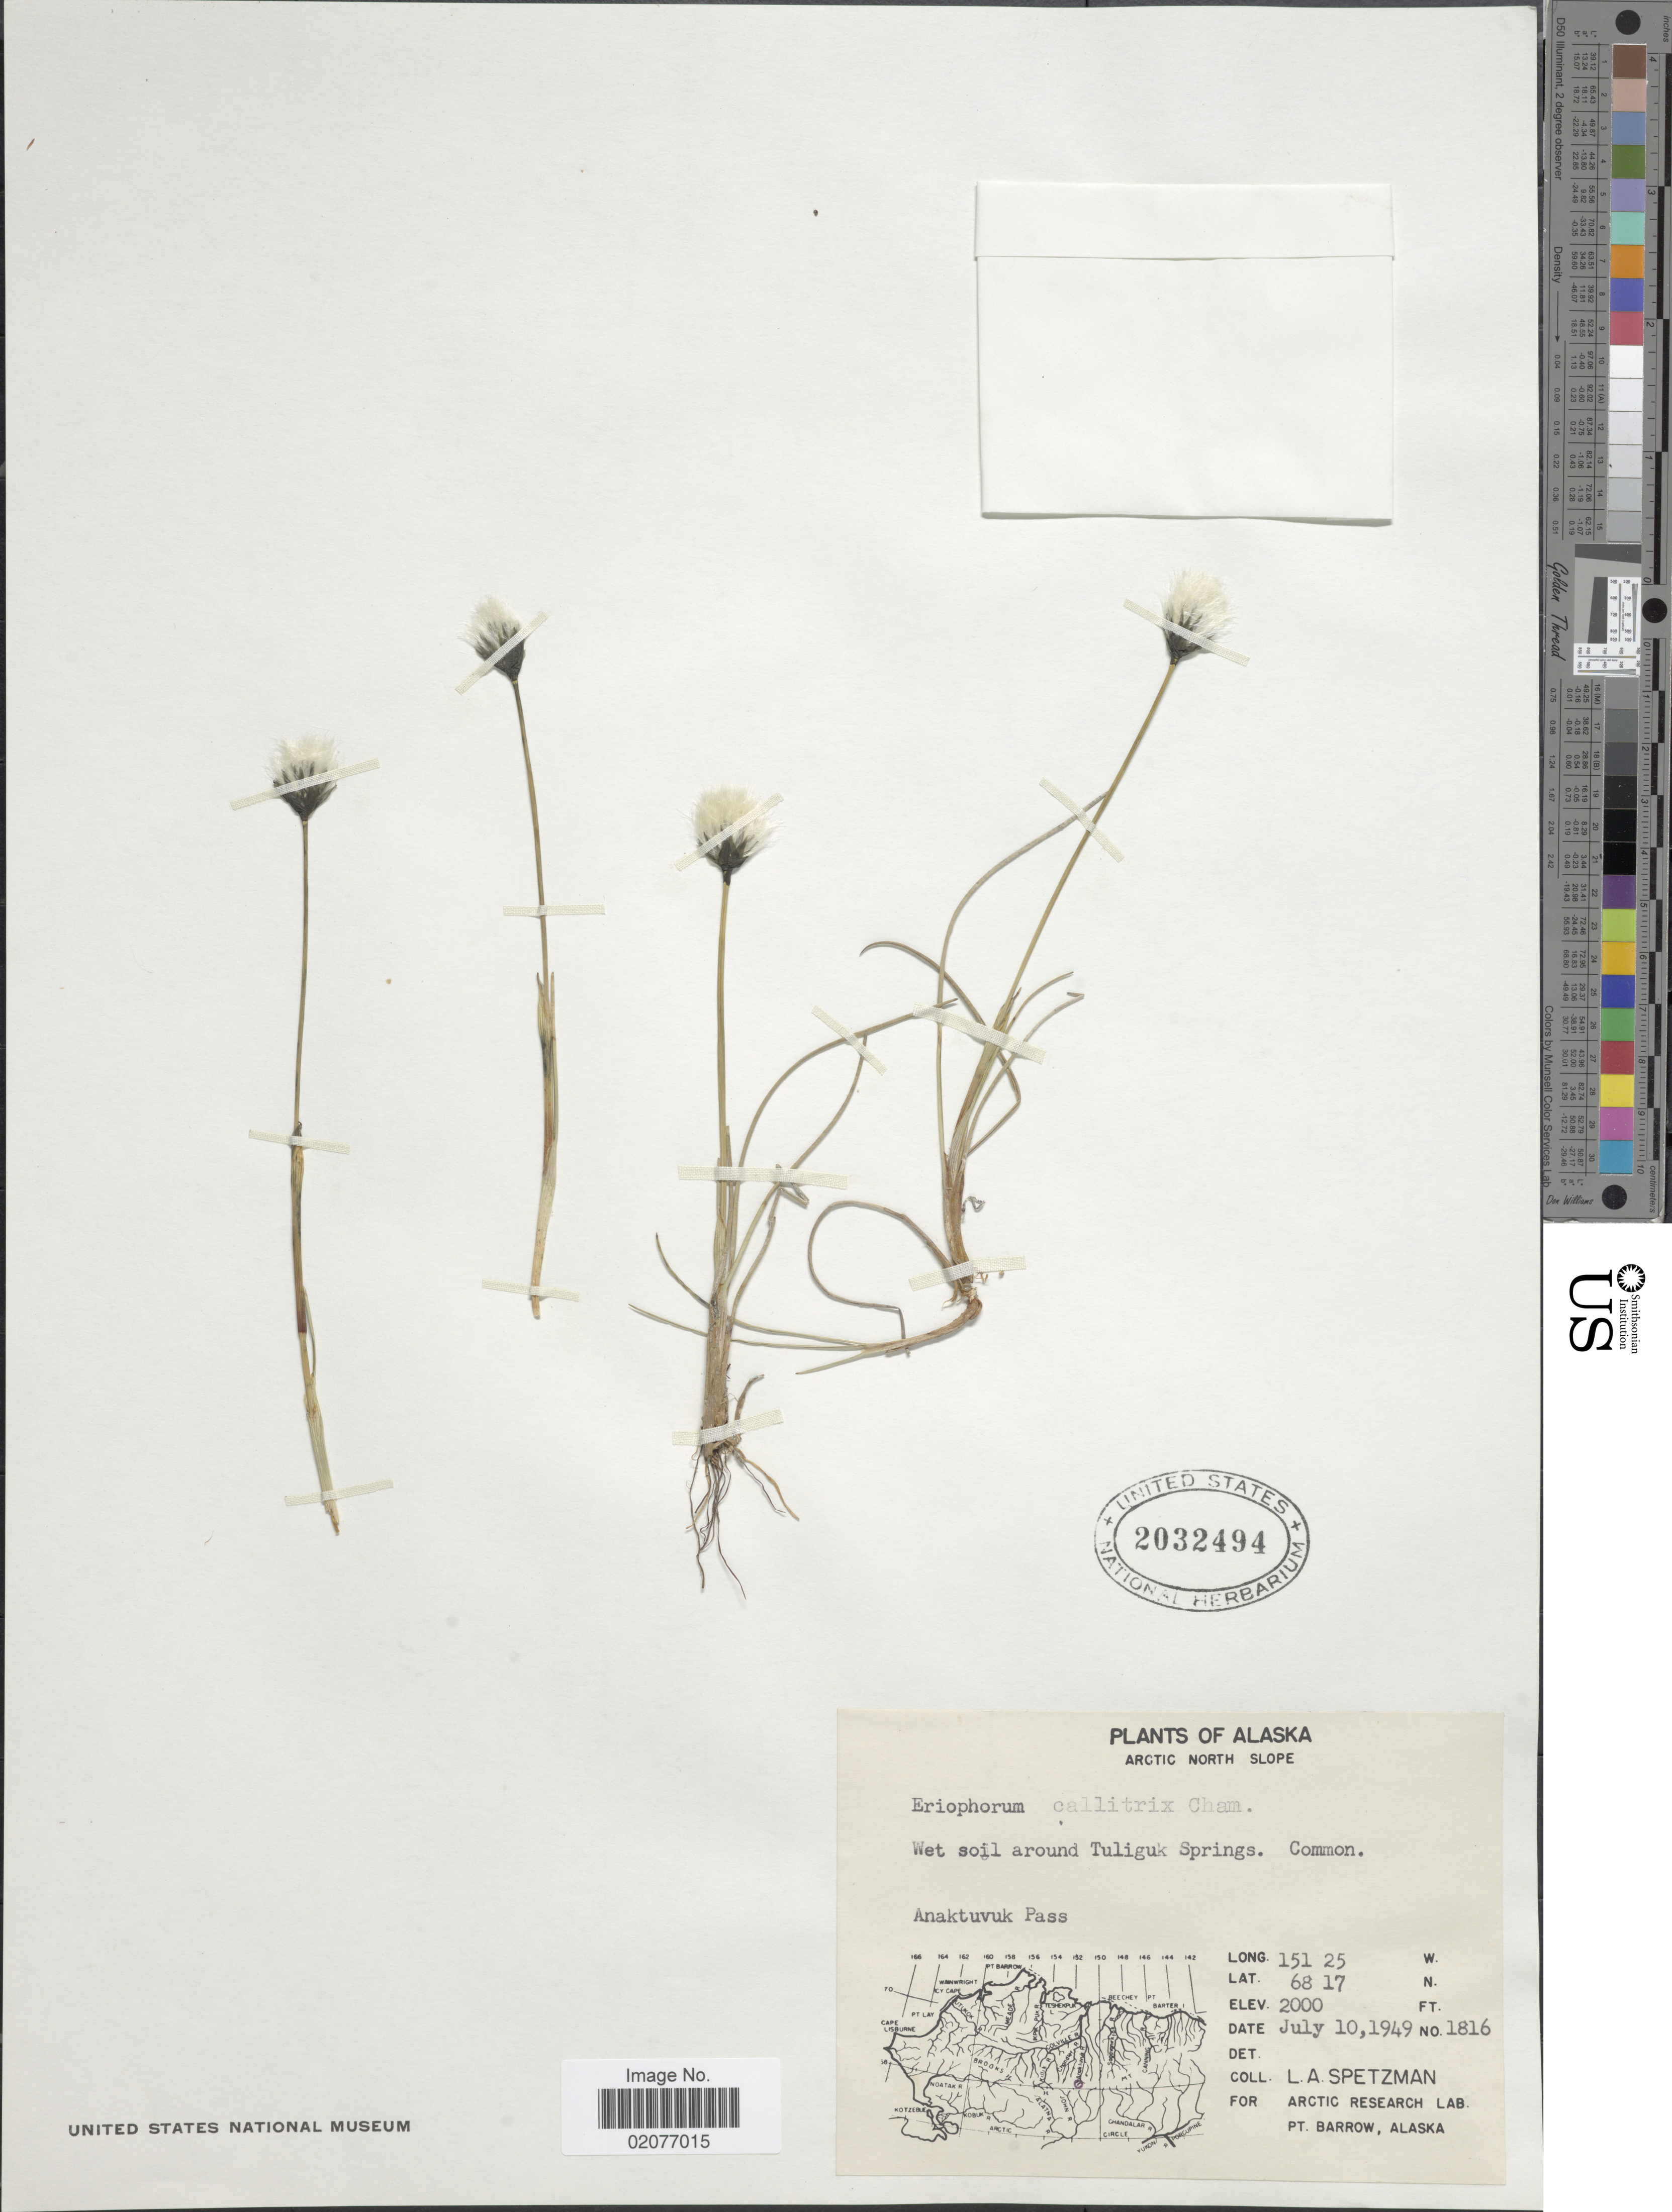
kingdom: Plantae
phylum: Tracheophyta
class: Liliopsida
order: Poales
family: Cyperaceae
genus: Eriophorum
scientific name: Eriophorum callitrix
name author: Cham. ex C.A. Mey.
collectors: L. Spetzman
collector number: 1816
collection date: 1949-07-10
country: United States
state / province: Alaska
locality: Arctic North Slope, Wet soil around Tuliguk Springs. Anaktuvuk Pass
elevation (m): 610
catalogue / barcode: US 2032494